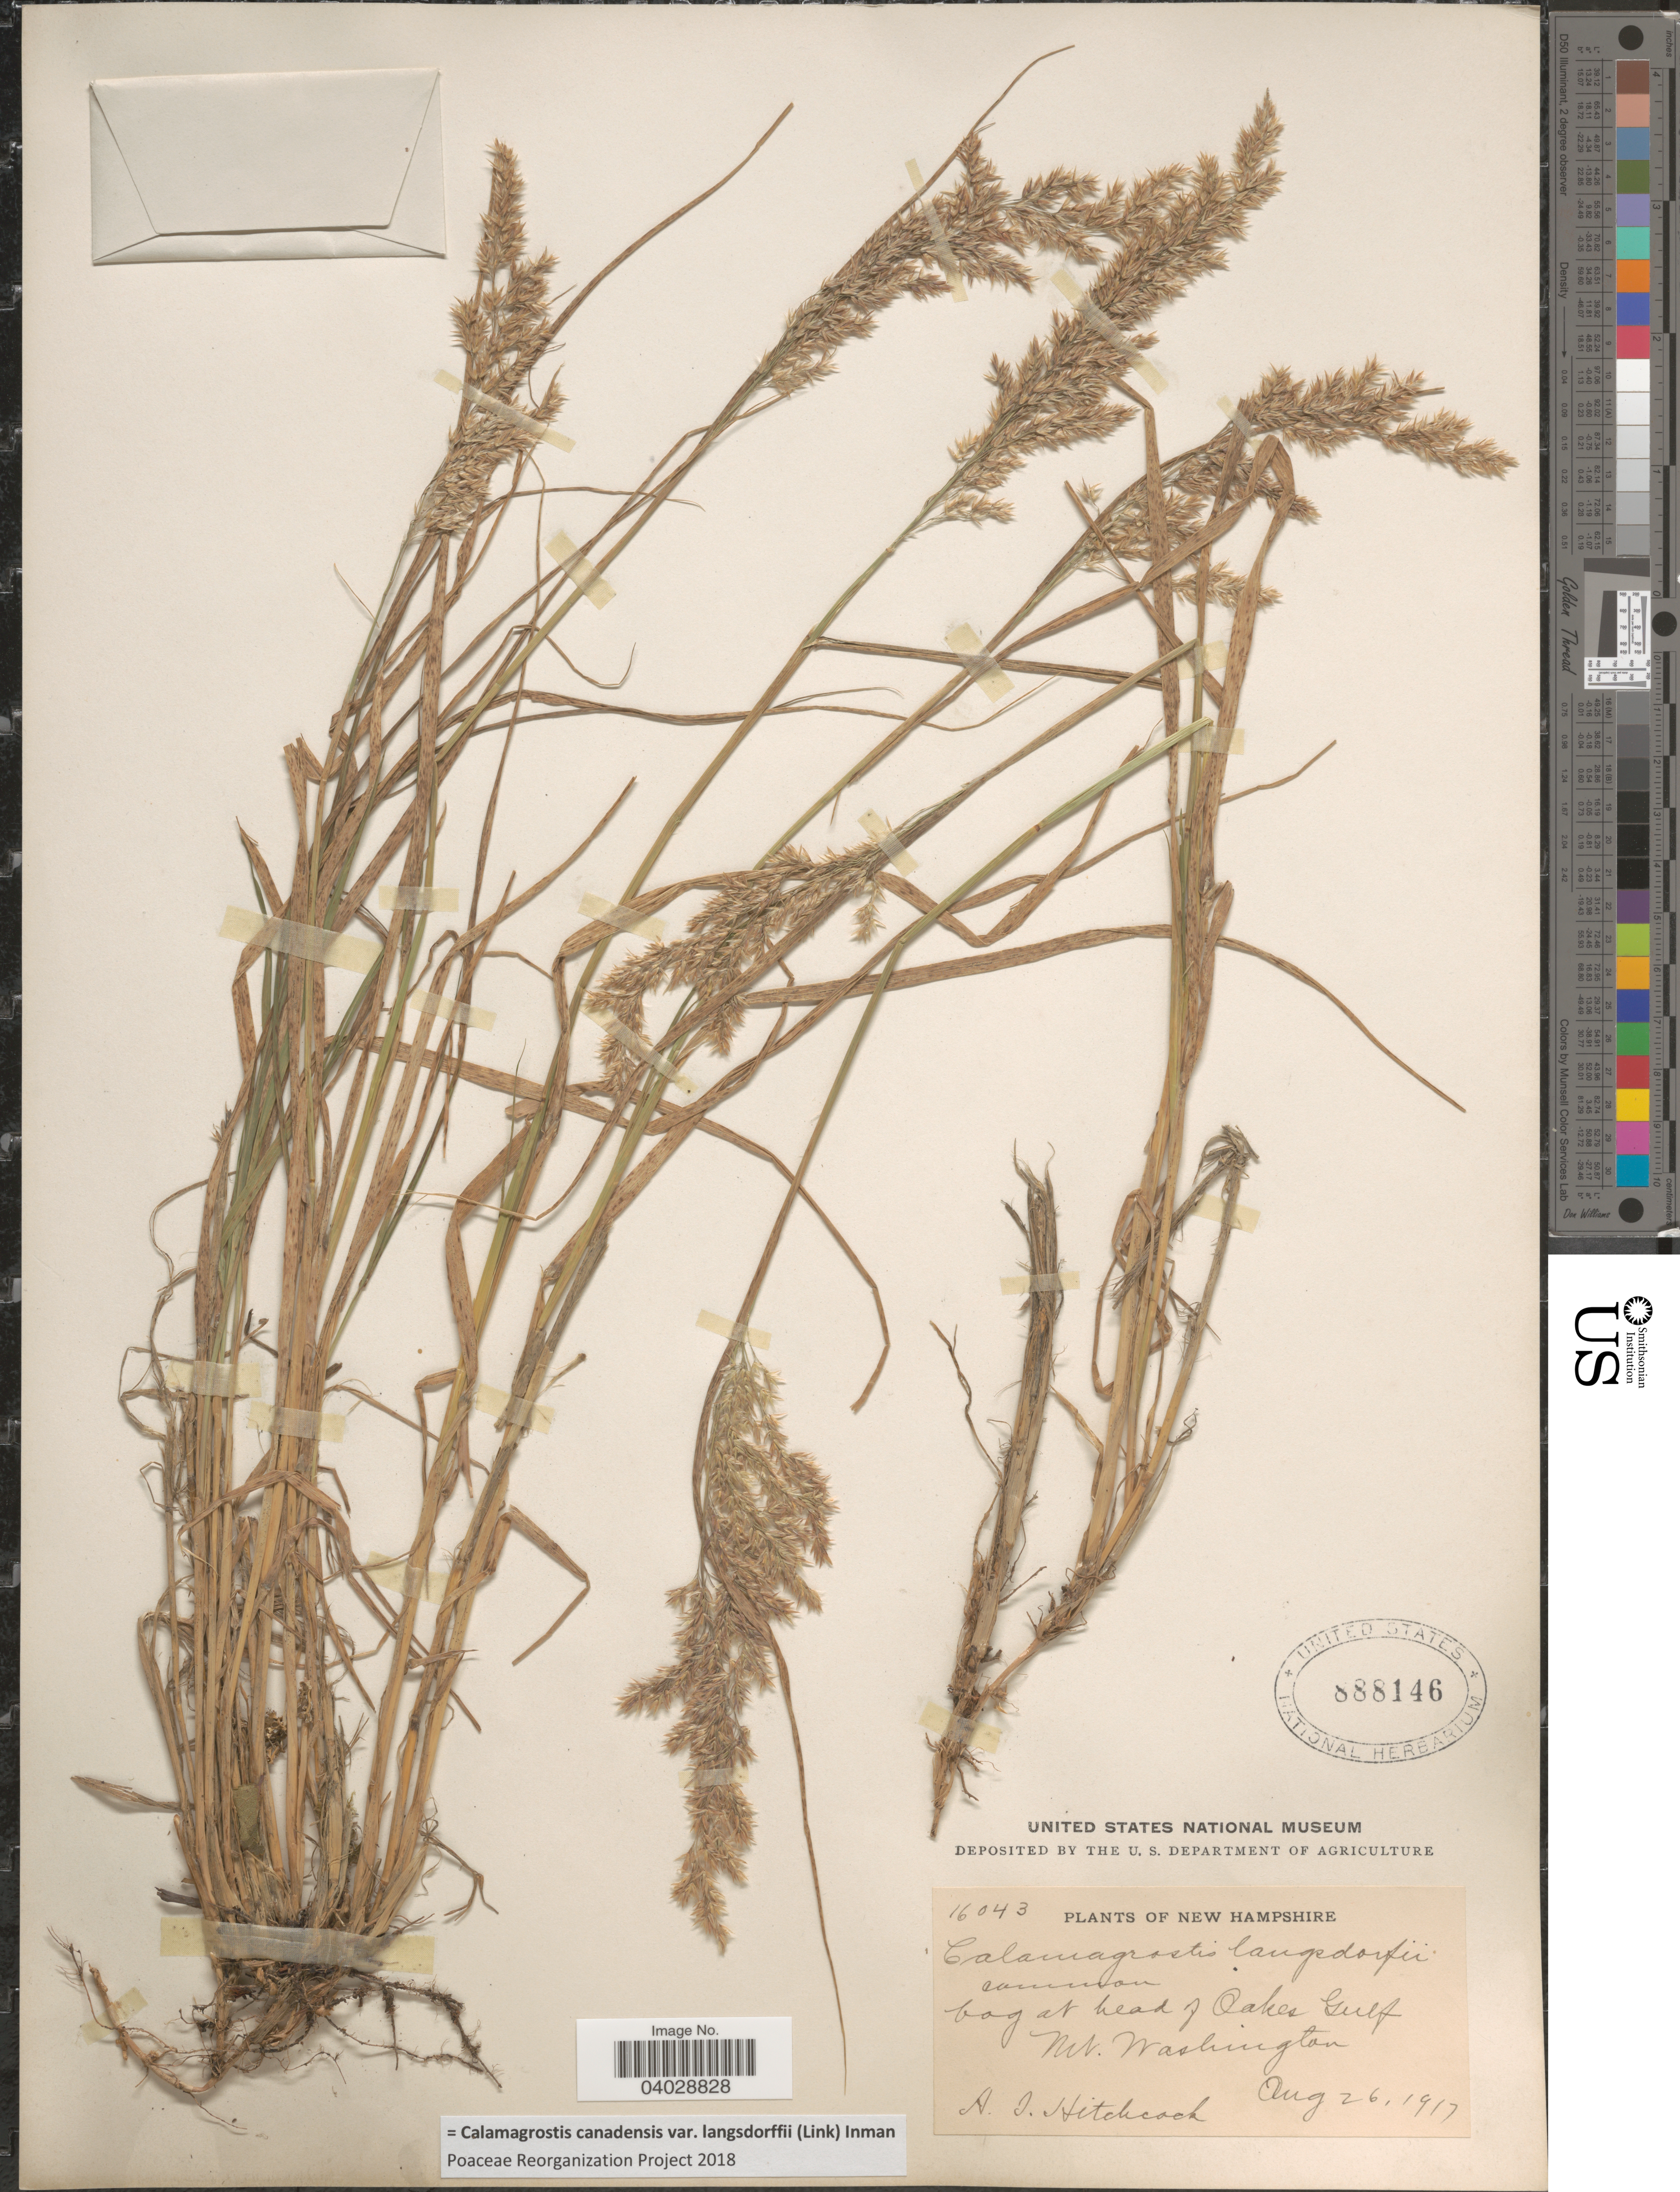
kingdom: Plantae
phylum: Tracheophyta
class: Liliopsida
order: Poales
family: Poaceae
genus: Calamagrostis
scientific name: Calamagrostis canadensis var. langsdorffii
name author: (Link) Inman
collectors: A. S. Hitchcock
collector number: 16043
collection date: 1917-08-26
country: United States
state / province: New Hampshire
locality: At head of Oakes Gulf. Mt. Washington.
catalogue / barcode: US 888146